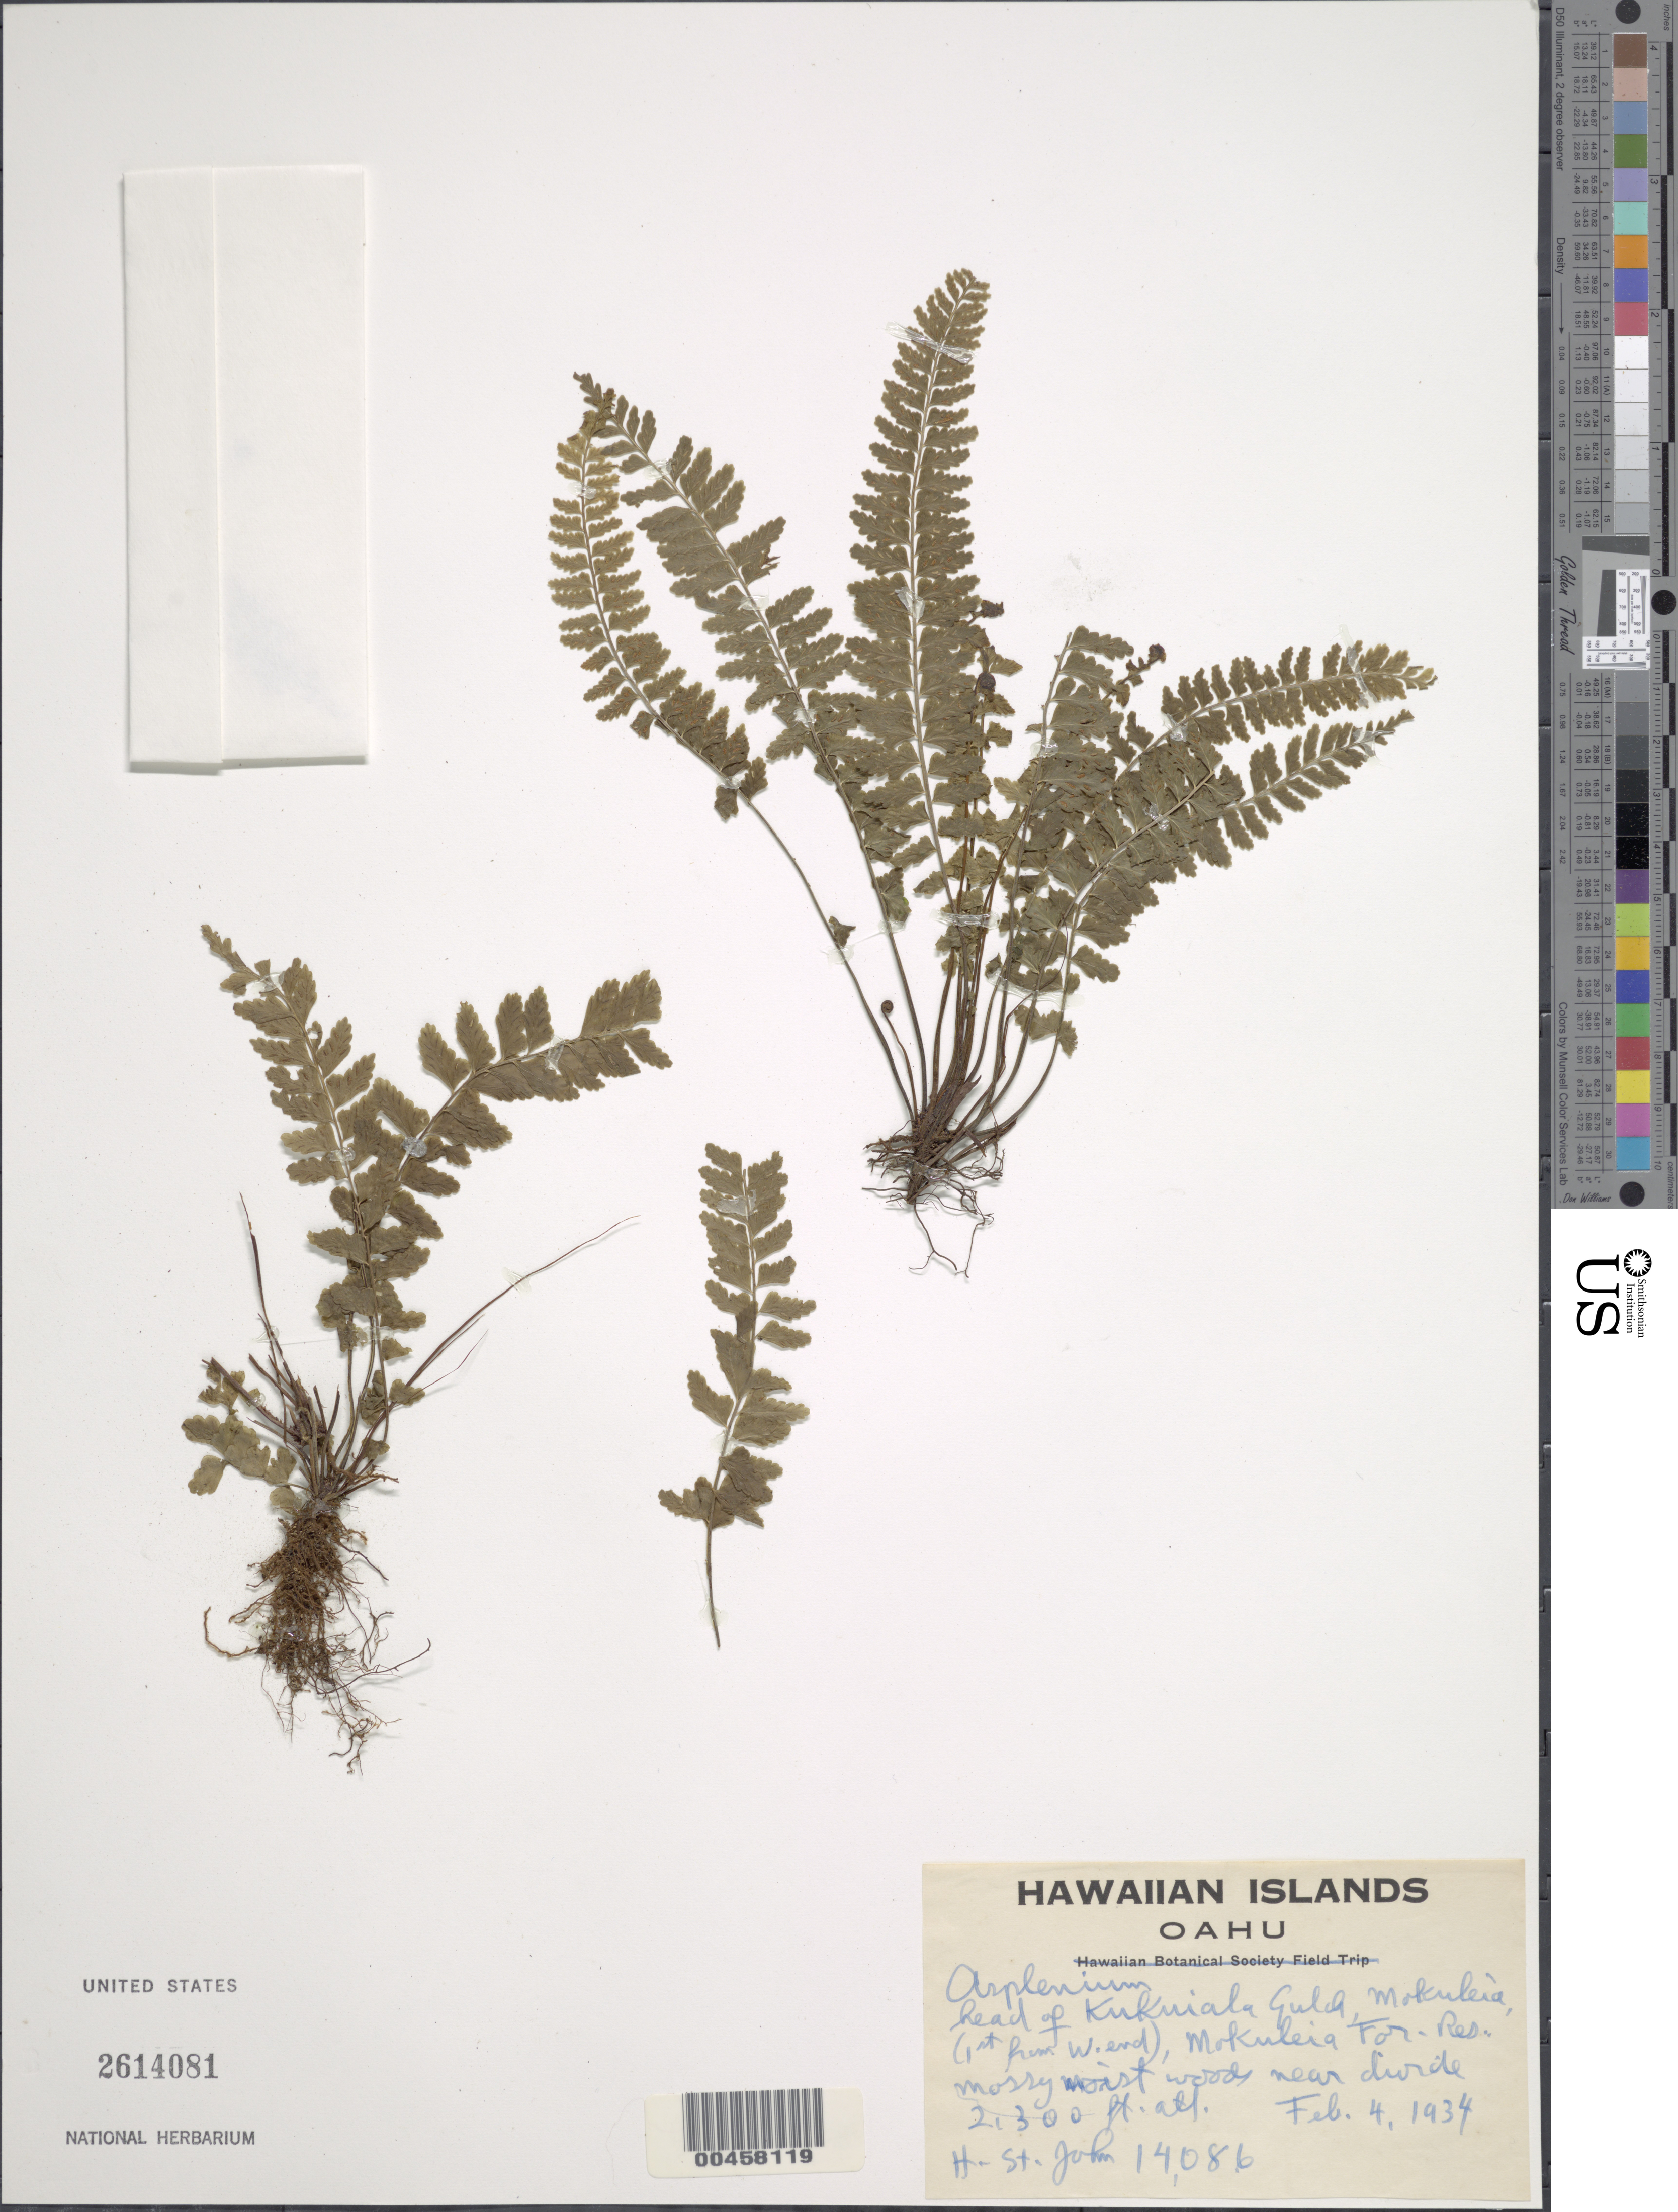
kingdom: Plantae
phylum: Tracheophyta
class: Polypodiopsida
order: Polypodiales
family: Aspleniaceae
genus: Asplenium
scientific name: Asplenium macraei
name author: Hook. & Grev.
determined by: Wagner, W. L., (BOT), Smithsonian Institution - National Museum of Natural History (UNITED STATES)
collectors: H. St. John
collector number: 14086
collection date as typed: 4 Feb 1934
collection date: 1934-02-04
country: United States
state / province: Hawaii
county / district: Honolulu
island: Oahu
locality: Head of Kukuiala Gulch, Mokuleia, (1st from W. end), Mokuleia For. Res.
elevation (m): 701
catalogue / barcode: US 2614081